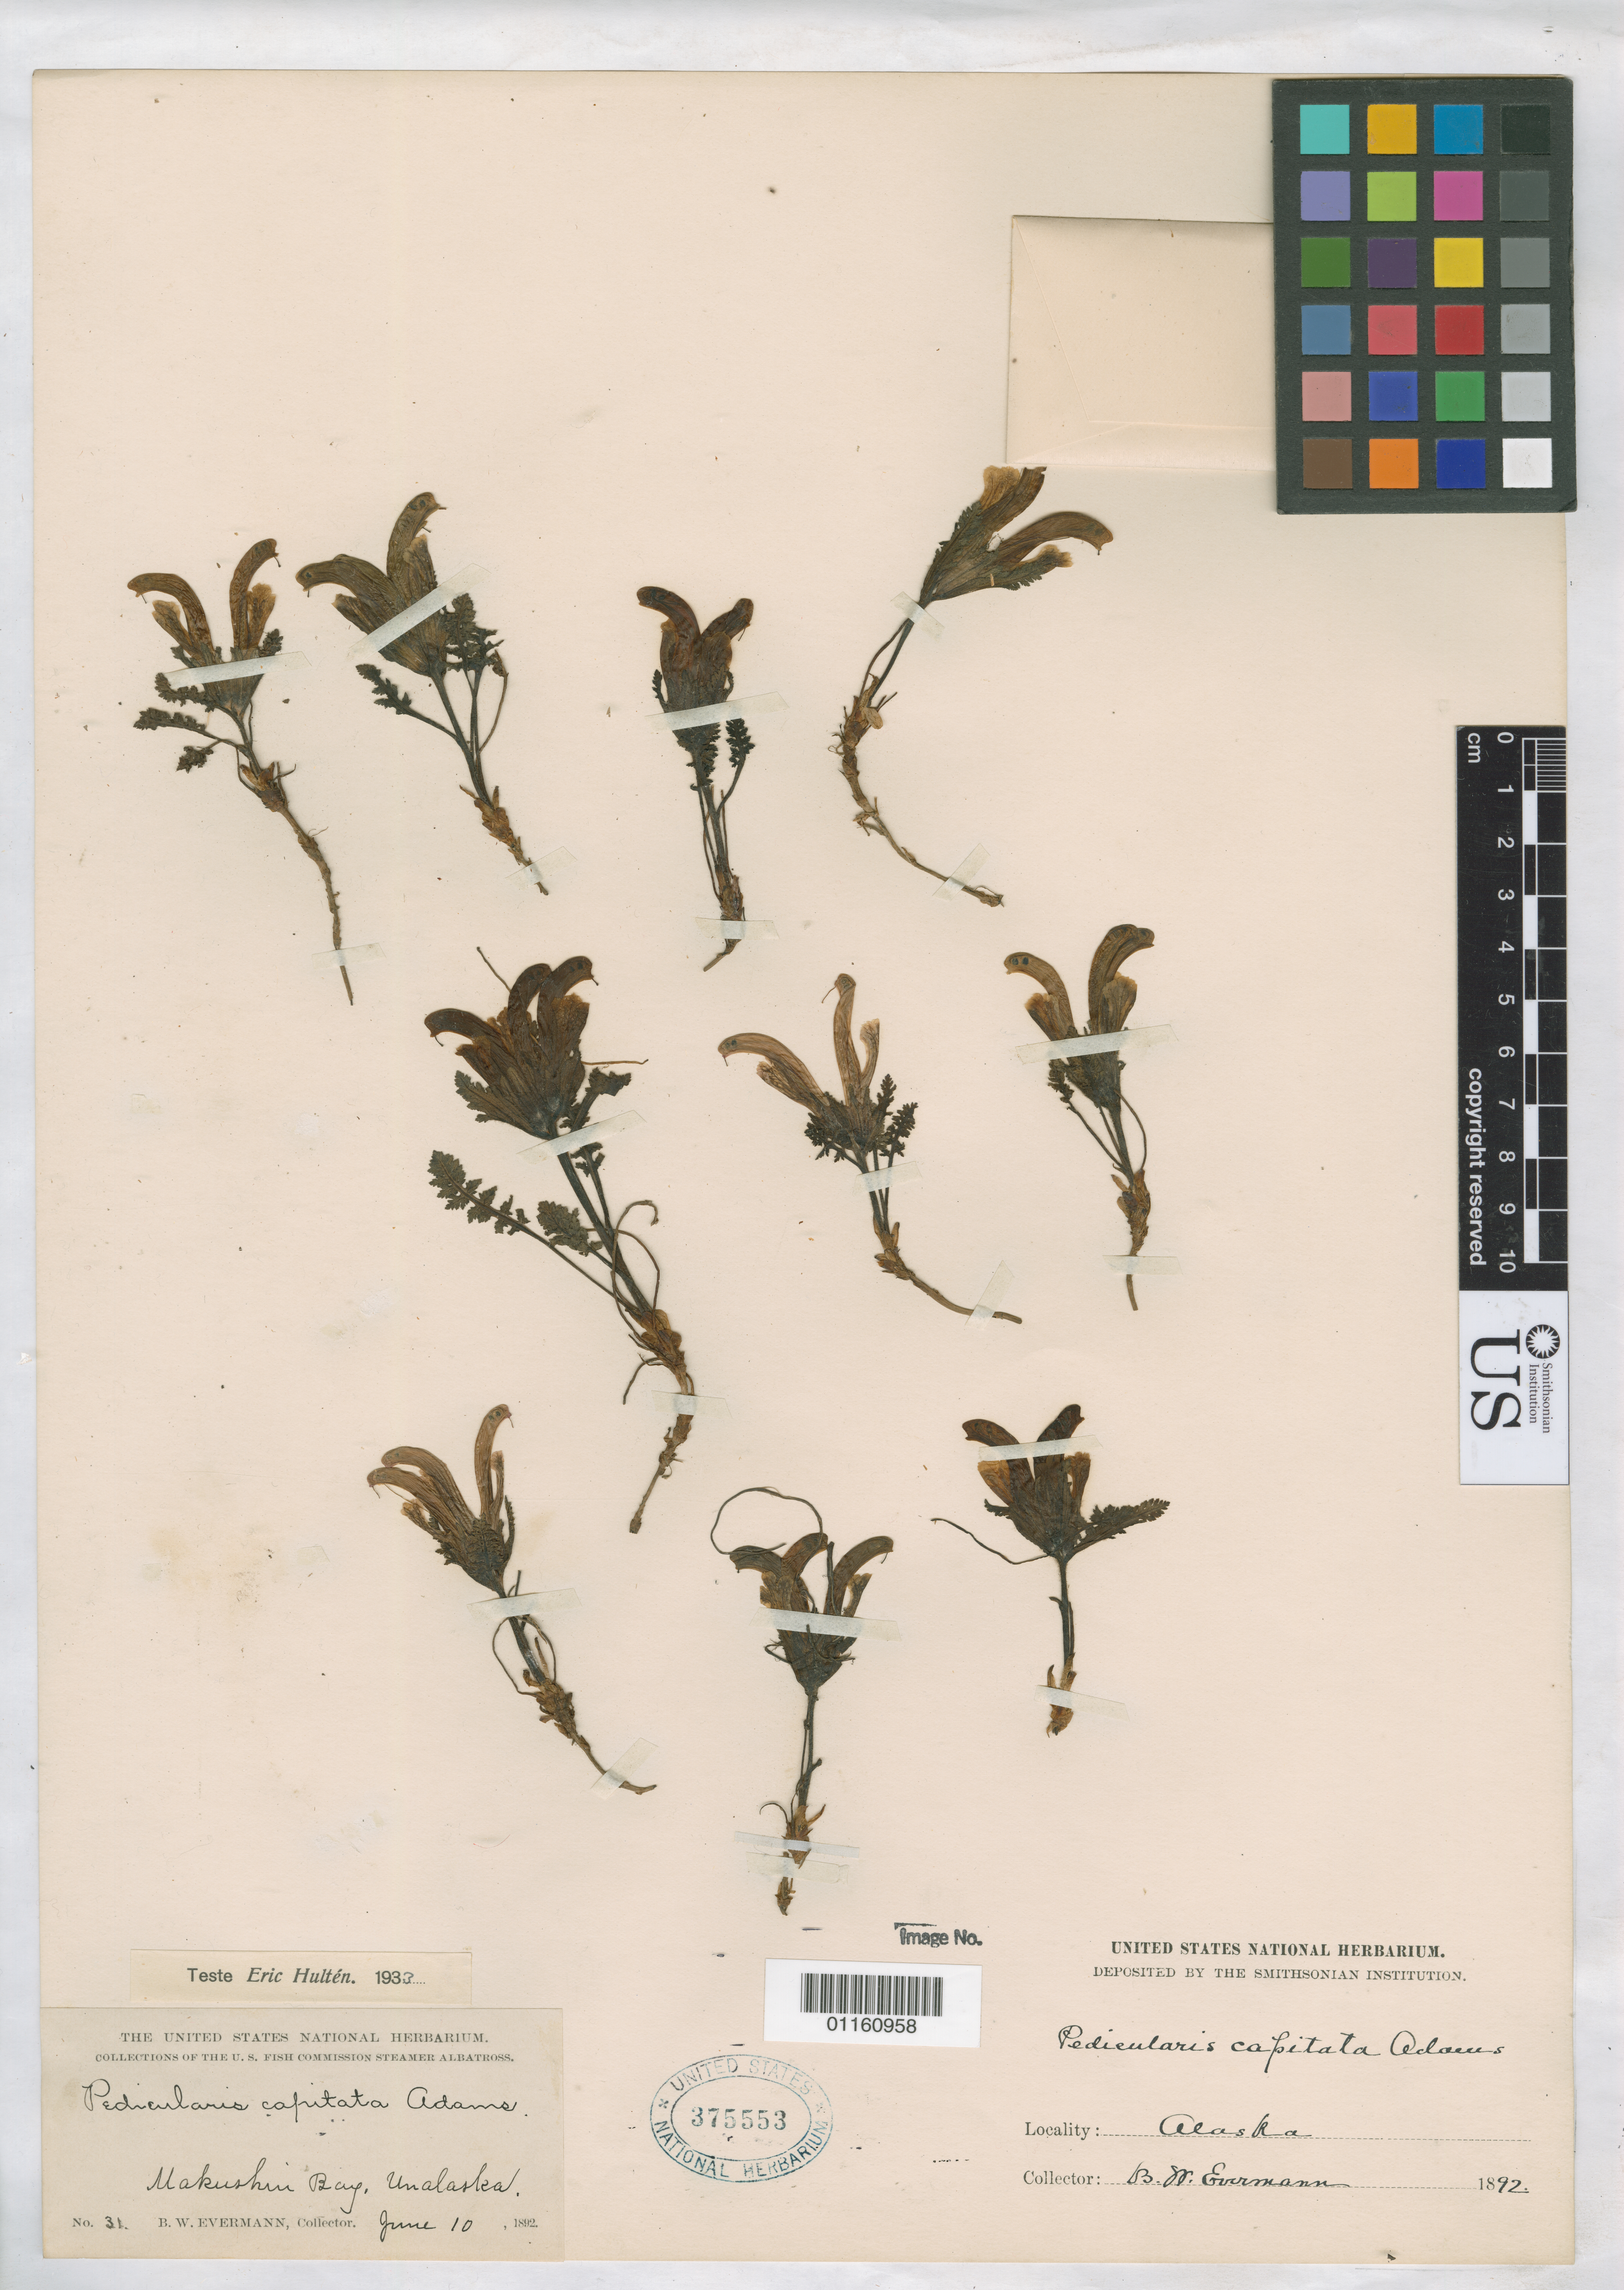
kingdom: Plantae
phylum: Tracheophyta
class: Magnoliopsida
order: Lamiales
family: Orobanchaceae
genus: Pedicularis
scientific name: Pedicularis capitata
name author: Adams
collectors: B. W. Evermann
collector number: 31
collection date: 1892-06-10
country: United States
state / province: Alaska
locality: Makushin Bay, Unalaska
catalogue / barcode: US 375553